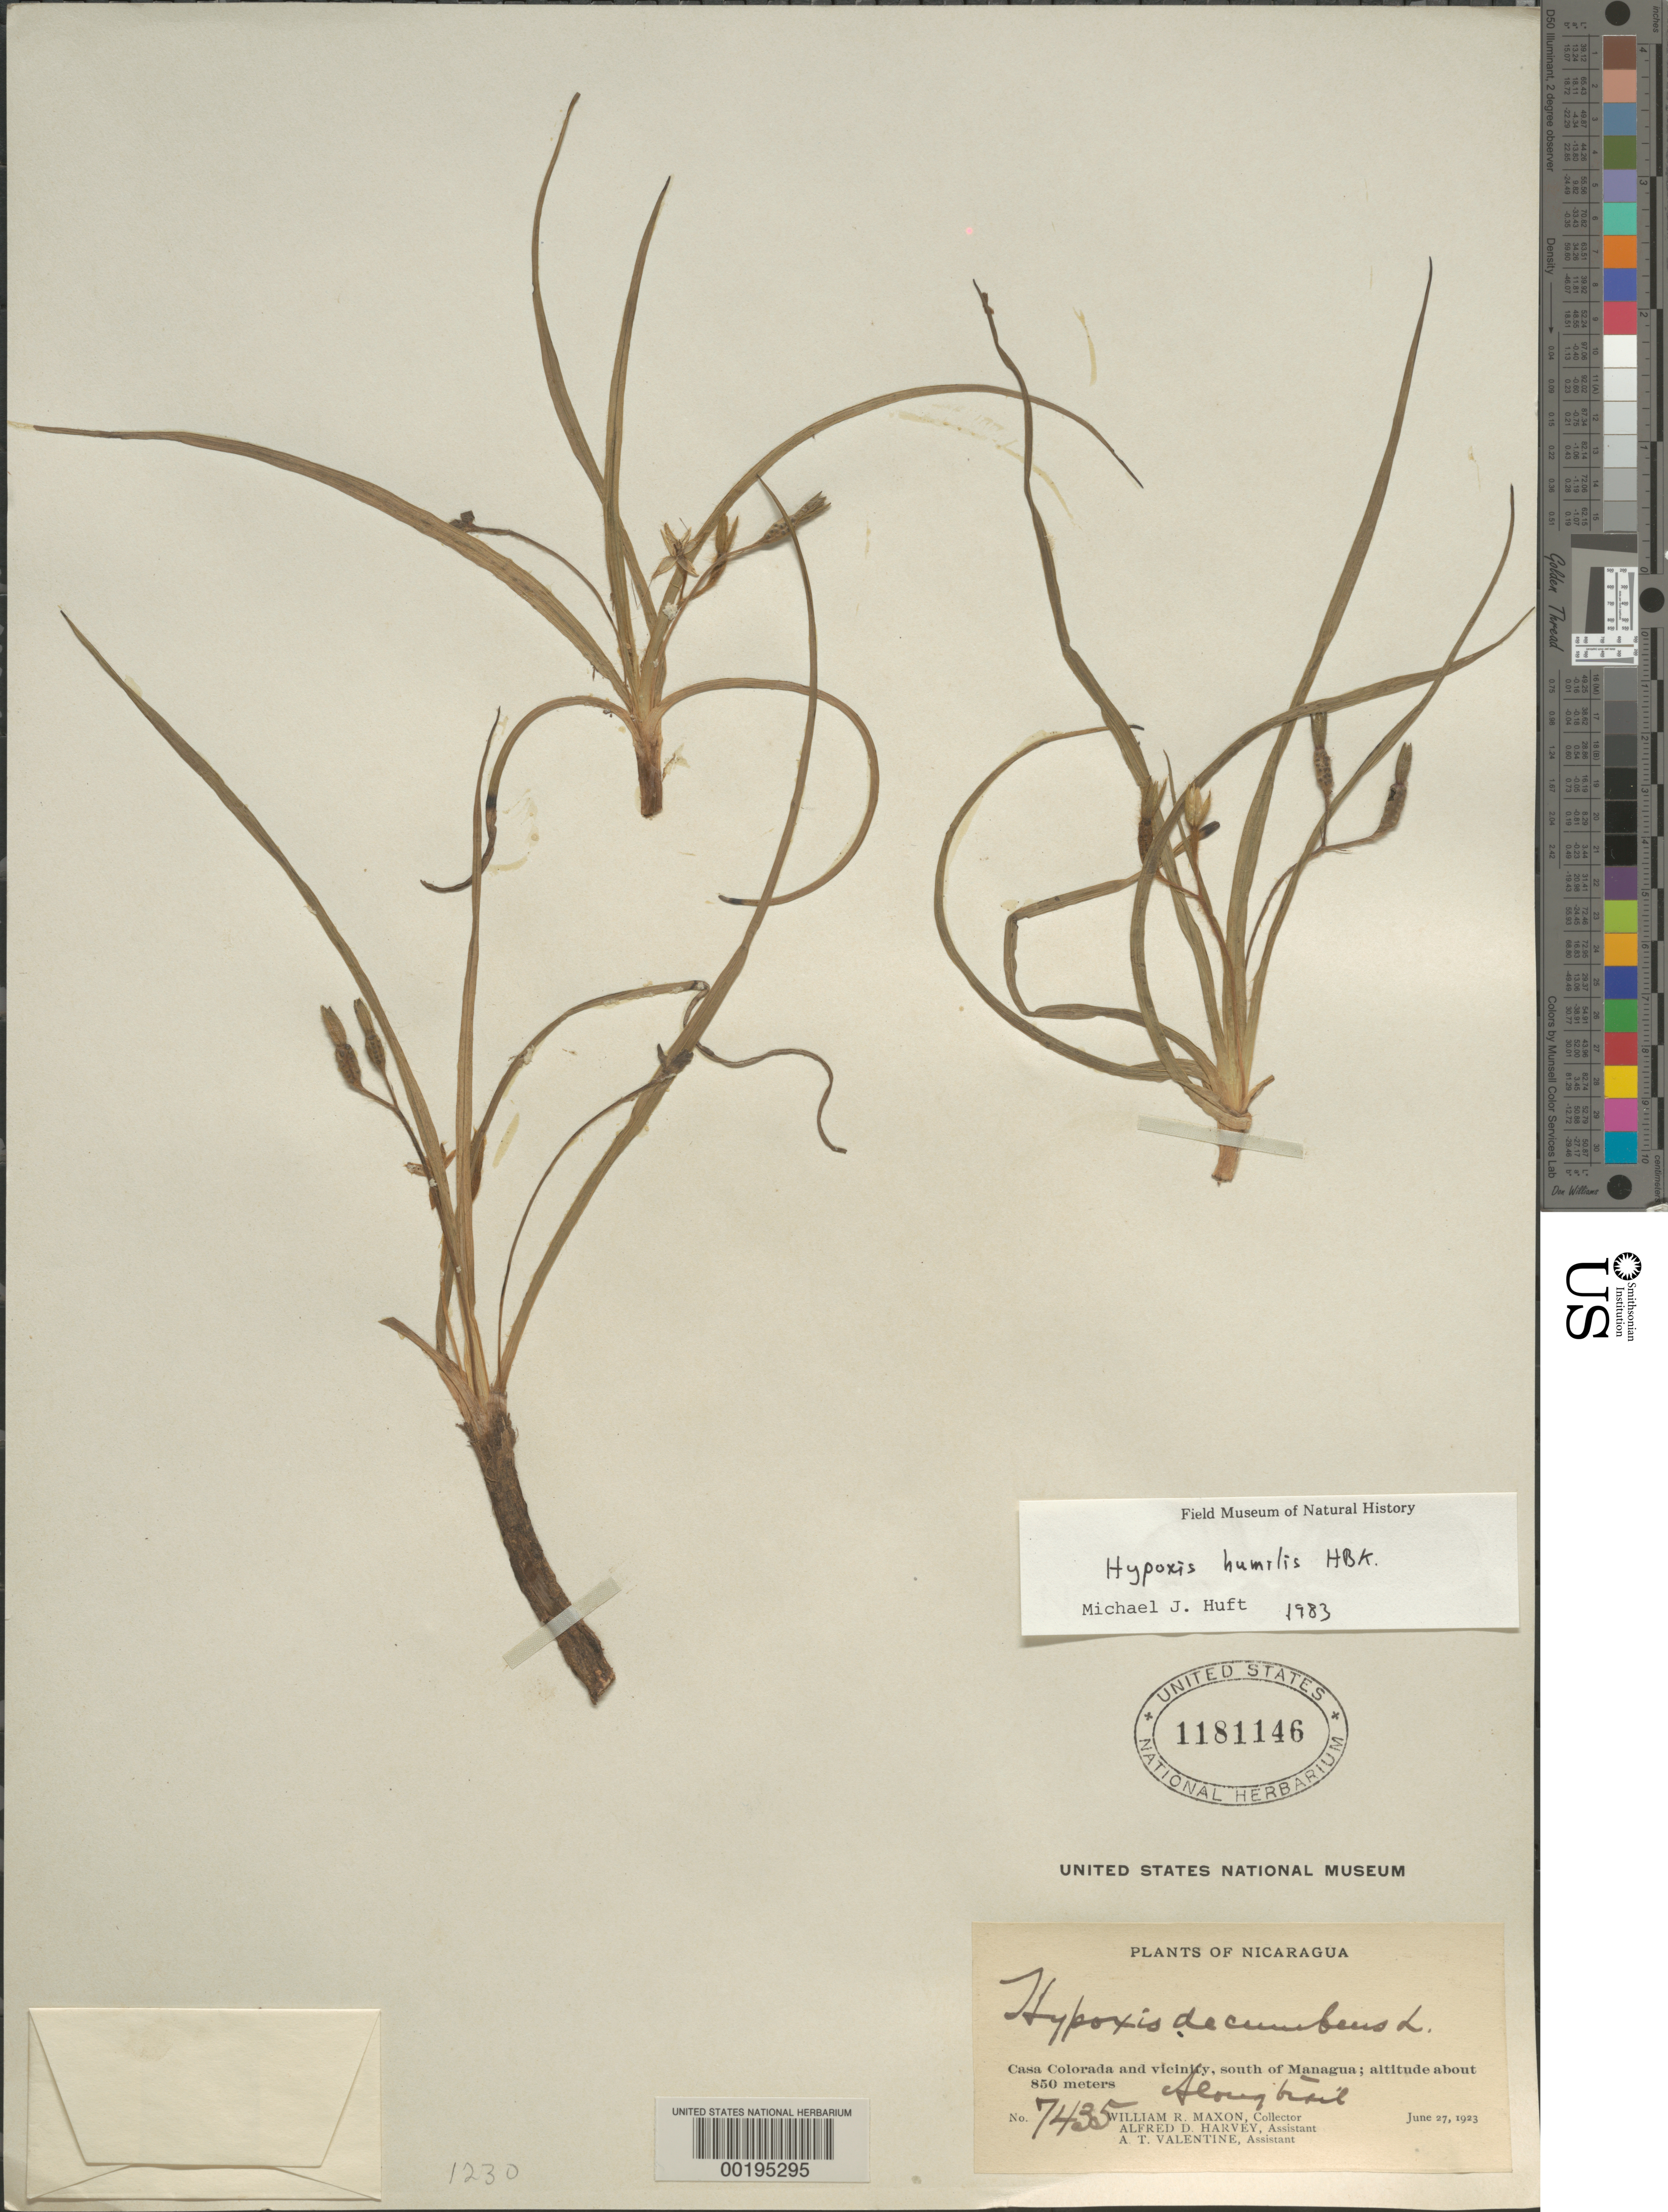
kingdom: Plantae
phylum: Tracheophyta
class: Liliopsida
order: Asparagales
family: Hypoxidaceae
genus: Hypoxis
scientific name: Hypoxis humilis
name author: Tharp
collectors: W. R. Maxon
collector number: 7435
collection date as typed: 27 Jun 1923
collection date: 1923-06-27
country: Nicaragua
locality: Casa colorada and vicinity, s of managua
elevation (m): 850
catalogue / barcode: US 1181146